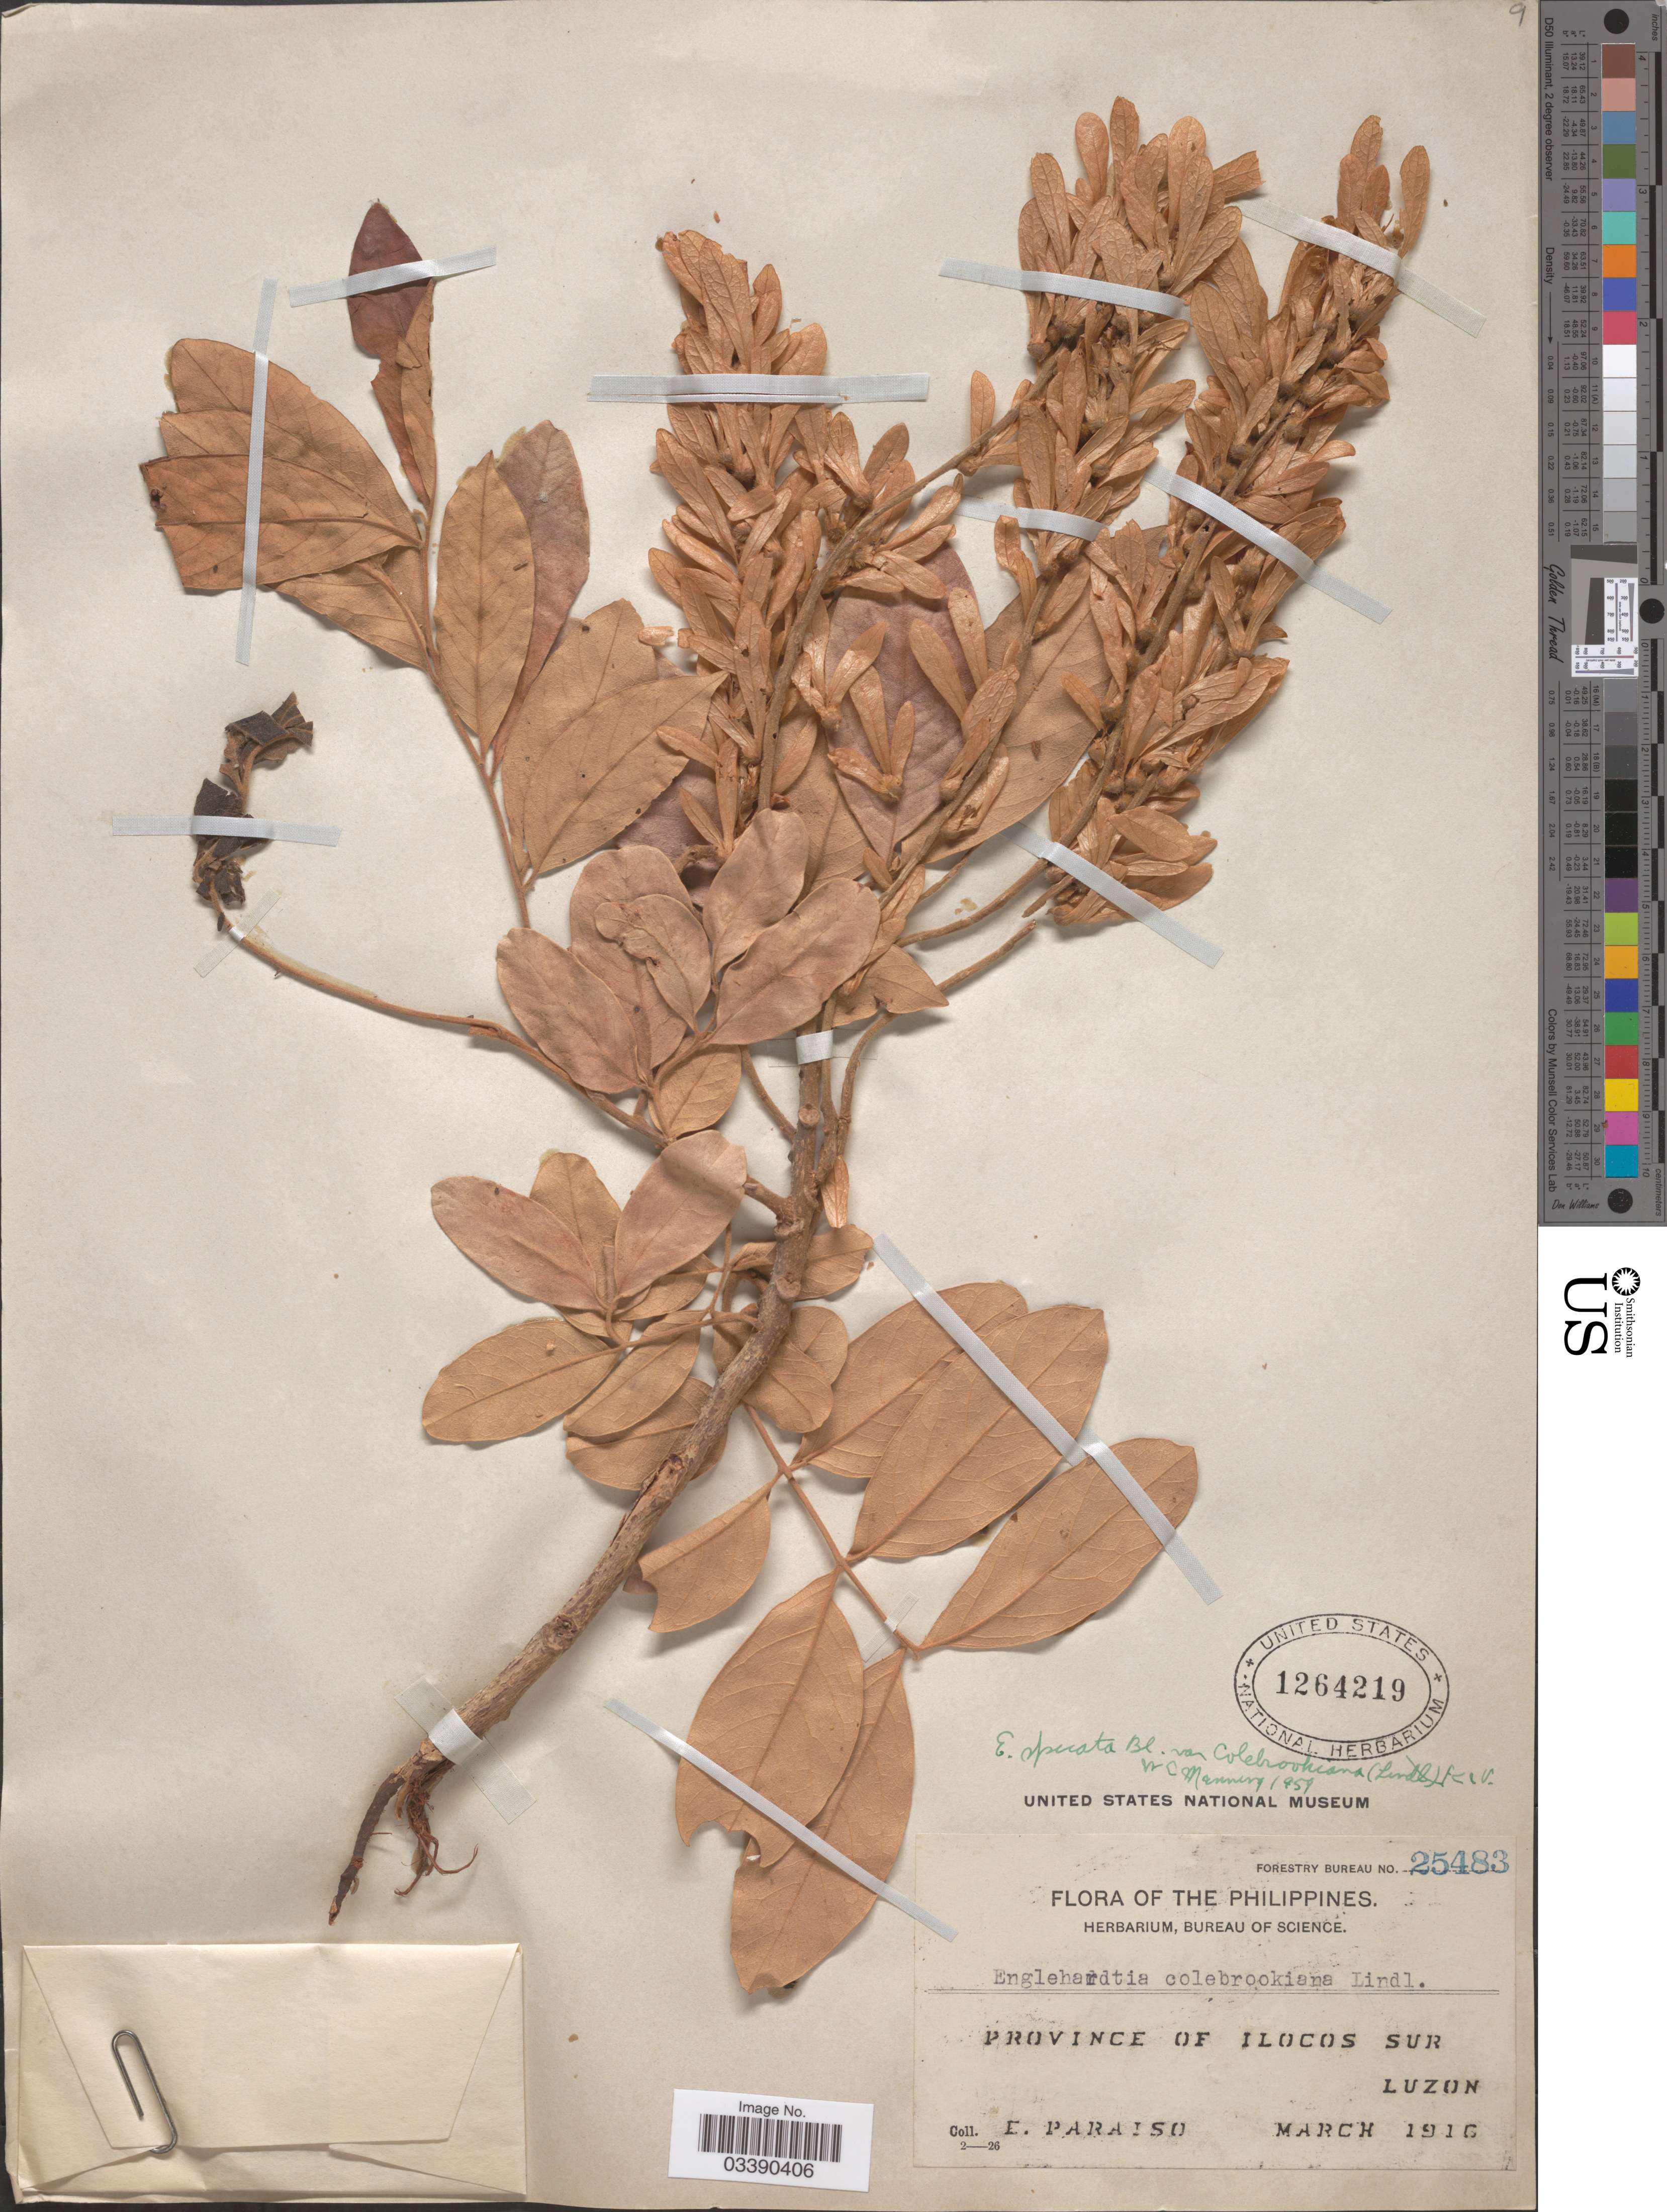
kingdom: Plantae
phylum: Tracheophyta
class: Magnoliopsida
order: Fagales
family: Juglandaceae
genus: Engelhardia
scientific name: Engelhardia spicata var. colebrookeana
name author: (Lindl.) Koord. & Valeton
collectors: E. Paraiso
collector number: Forestry Bureau 25483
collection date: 1916-03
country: Philippines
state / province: Ilocos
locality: Province of Ilocos Sur. Luzon.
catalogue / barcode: US 1264219